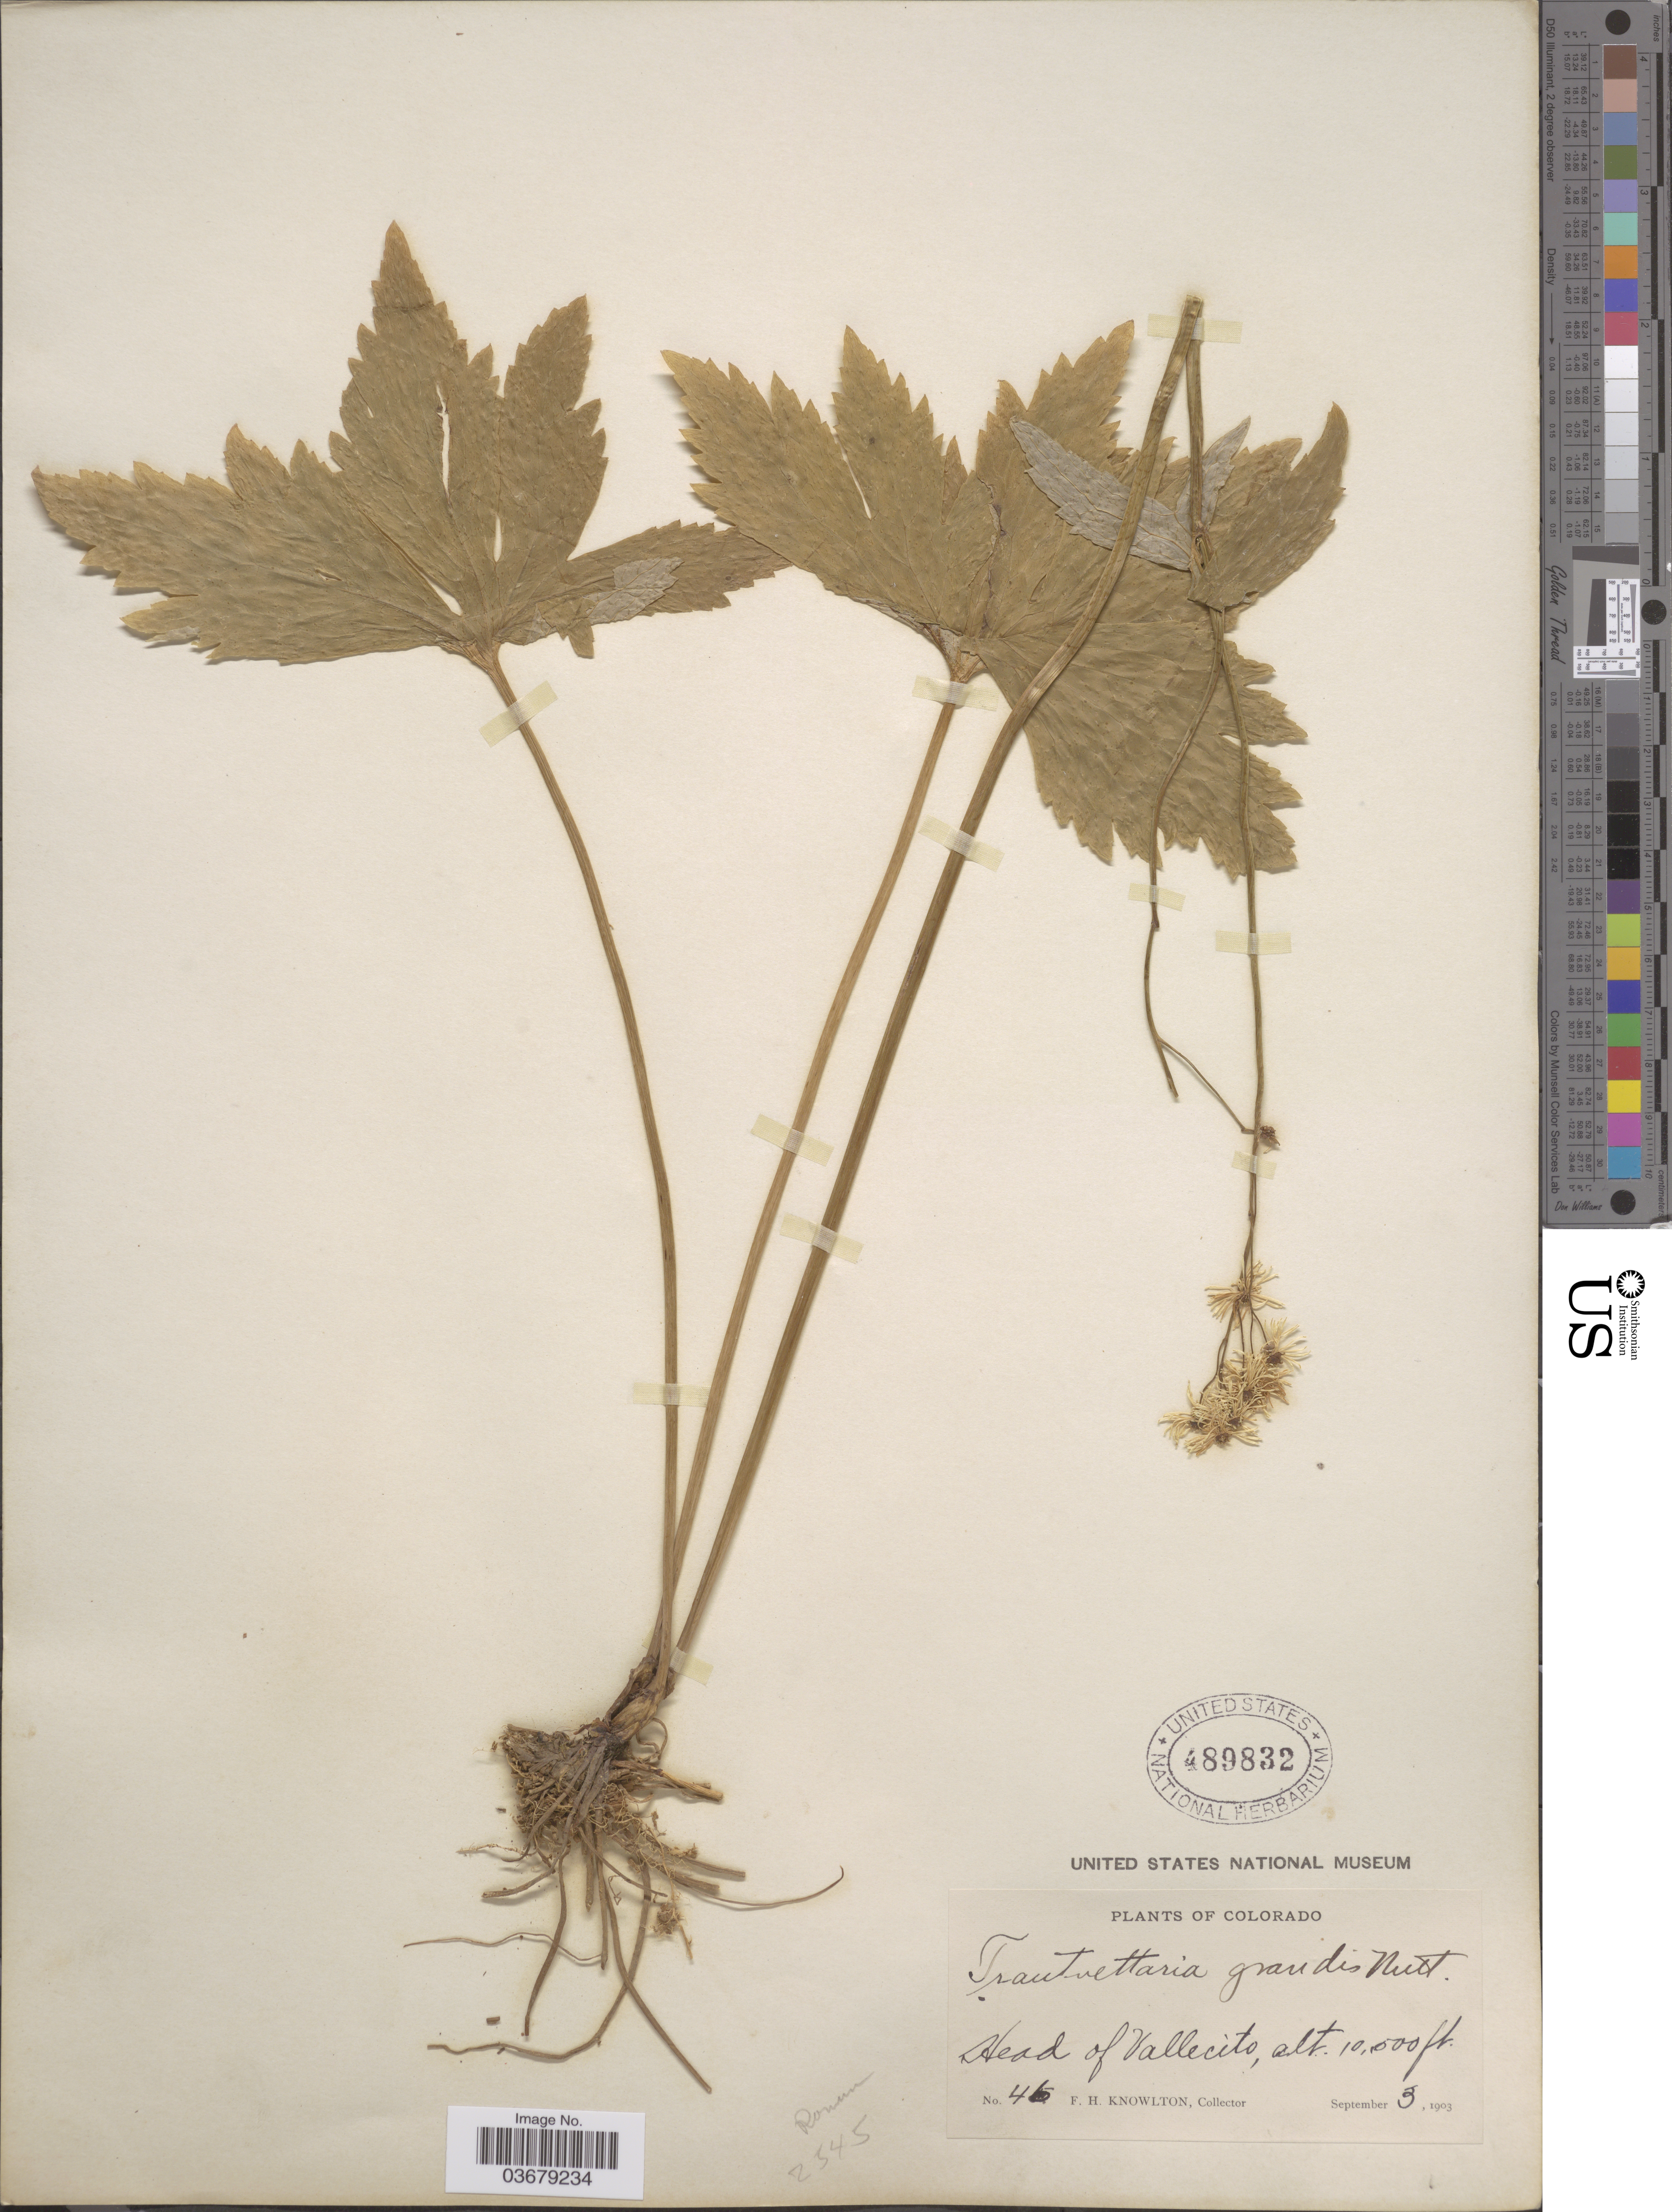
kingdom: Plantae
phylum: Tracheophyta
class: Magnoliopsida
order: Ranunculales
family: Ranunculaceae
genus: Trautvetteria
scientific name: Trautvetteria caroliniensis var. grandis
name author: (Water) Vail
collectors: F. H. Knowlton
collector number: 46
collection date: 1903-09-03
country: United States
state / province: Colorado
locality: Head of Vallecito.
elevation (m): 3200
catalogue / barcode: US 489832